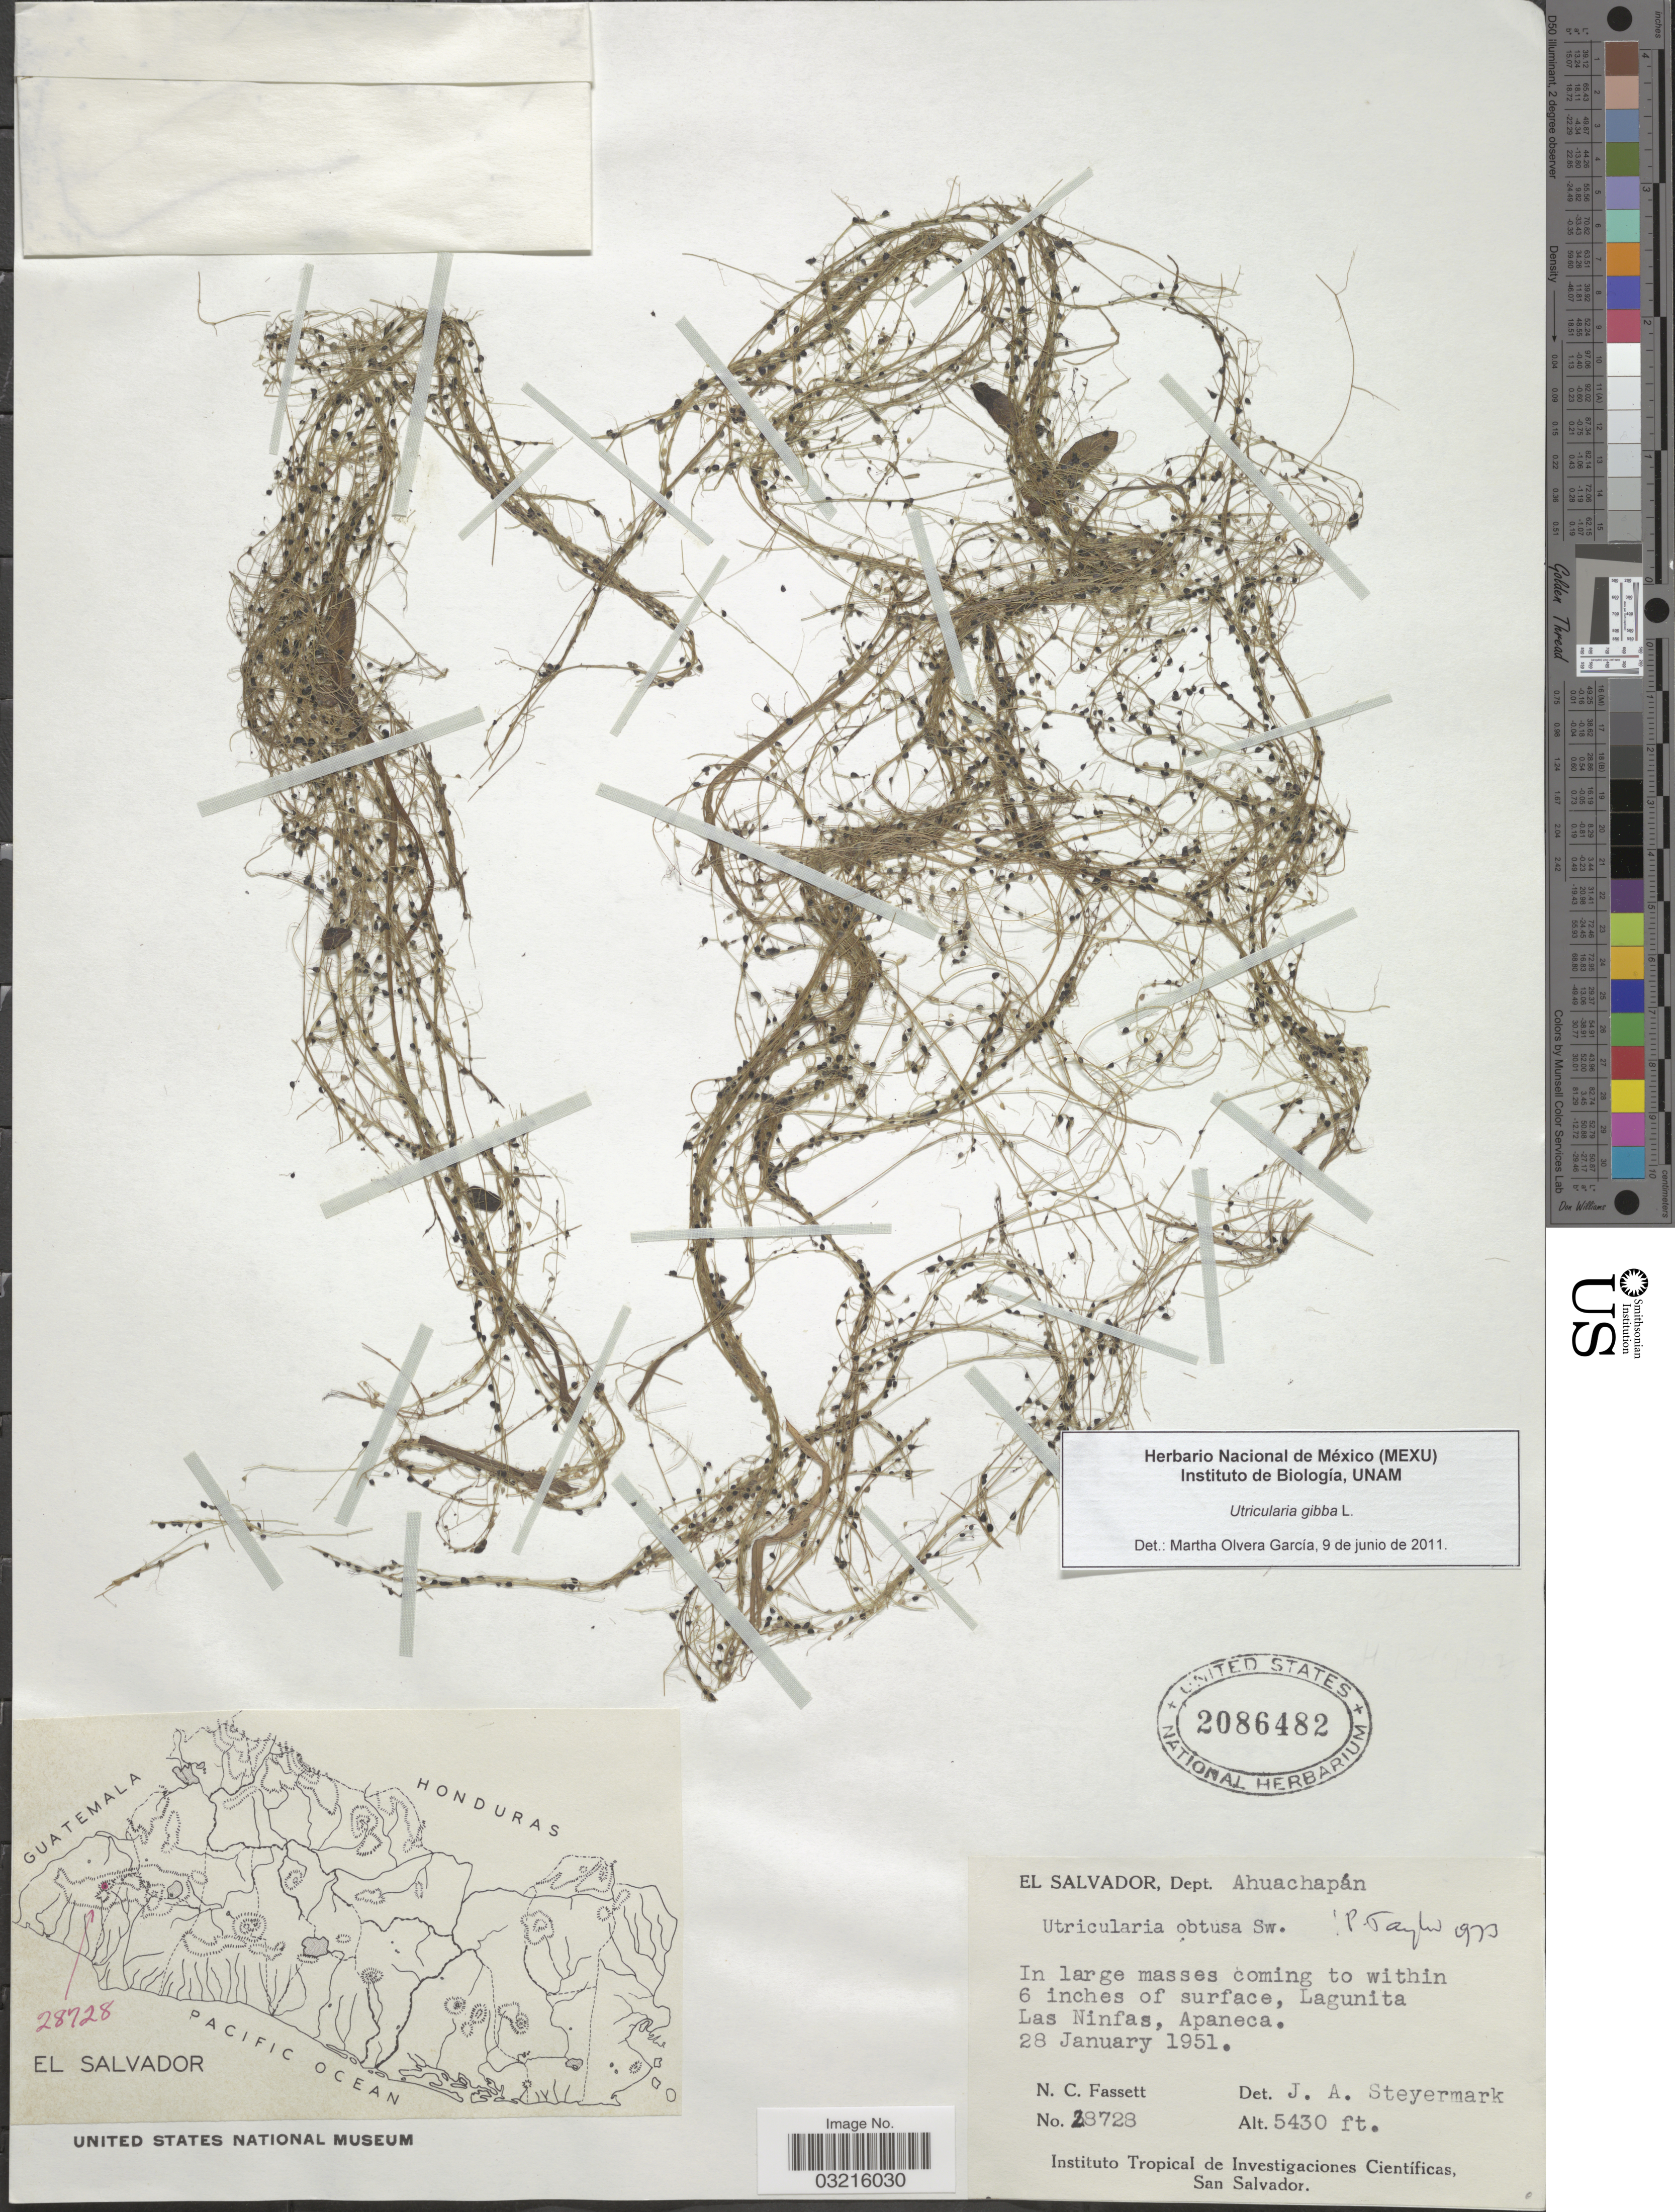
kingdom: Plantae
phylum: Tracheophyta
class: Magnoliopsida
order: Lamiales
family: Lentibulariaceae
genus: Utricularia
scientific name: Utricularia gibba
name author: L.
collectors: N. C. Fassett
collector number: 28728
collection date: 1951-01-28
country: El Salvador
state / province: Ahuachapan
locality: Dept. Ahuachapán, Lagunita Las Ninfas, Apaneca.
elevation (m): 1655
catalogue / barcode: US 2086482